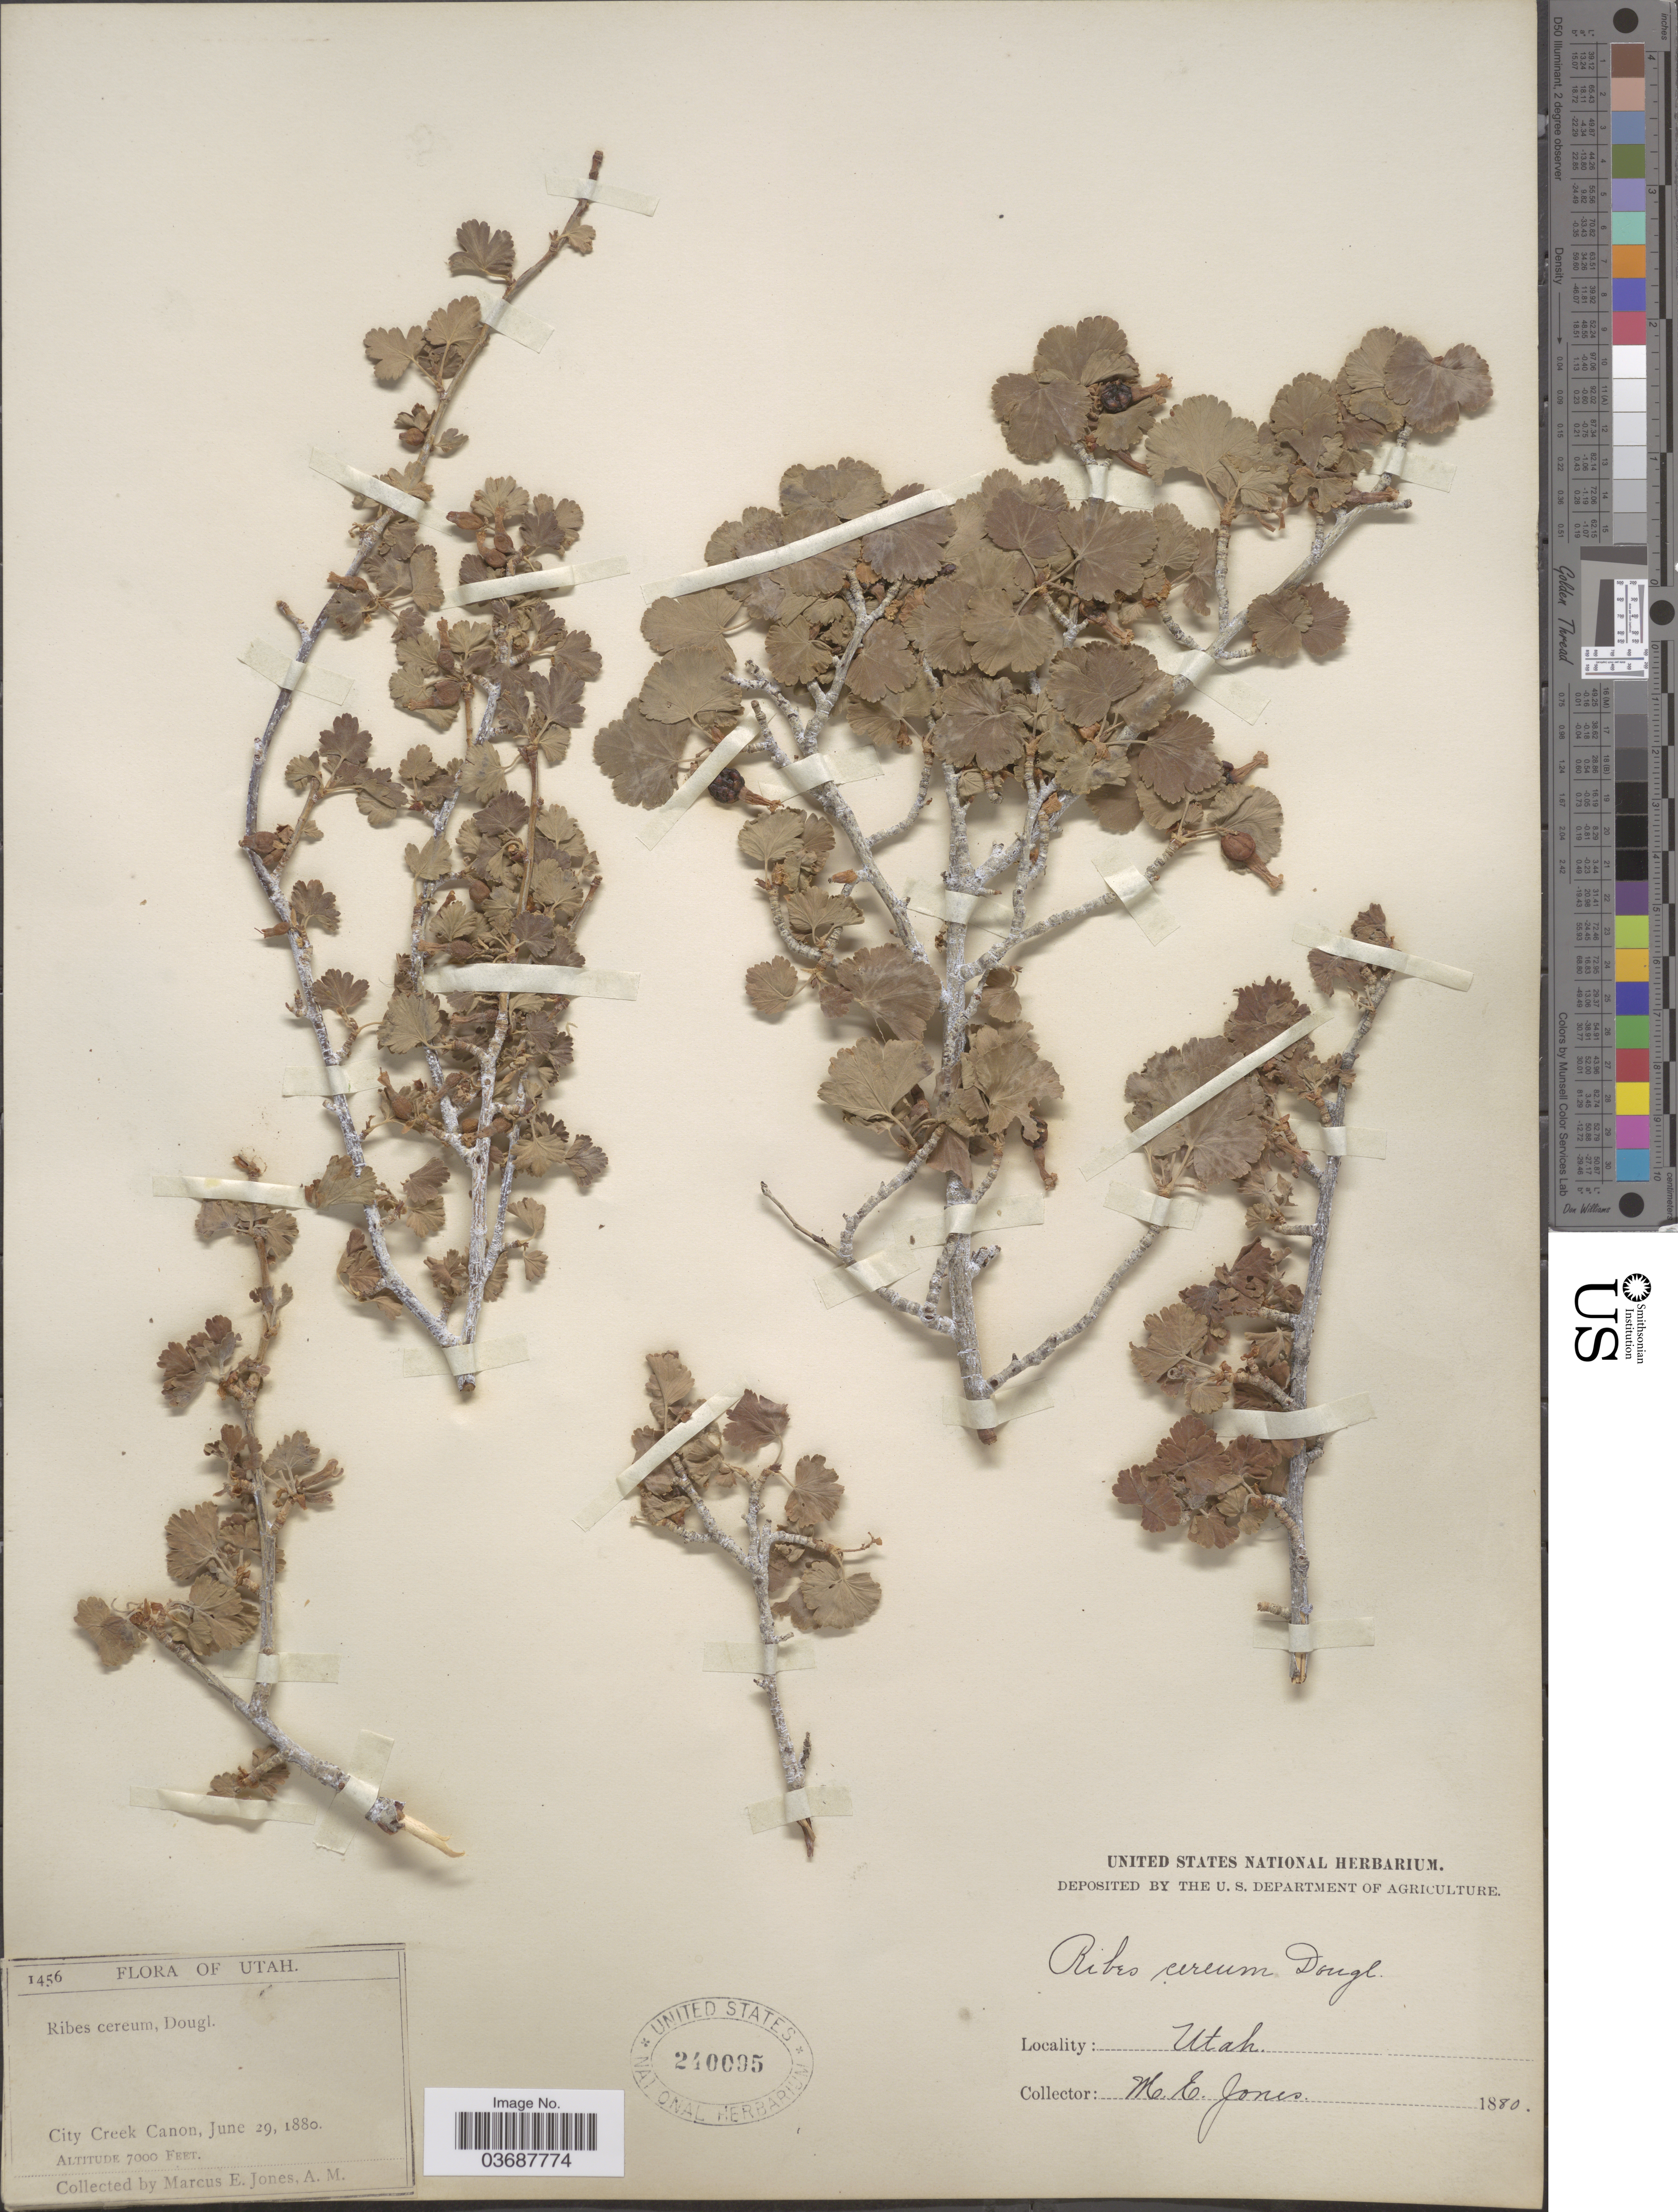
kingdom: Plantae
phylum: Tracheophyta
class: Magnoliopsida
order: Saxifragales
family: Grossulariaceae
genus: Ribes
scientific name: Ribes inebrians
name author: Lindl.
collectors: M. E. Jones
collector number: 1456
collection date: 1880-06-29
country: United States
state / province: Utah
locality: City Creek Canon.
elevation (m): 2134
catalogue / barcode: US 240095